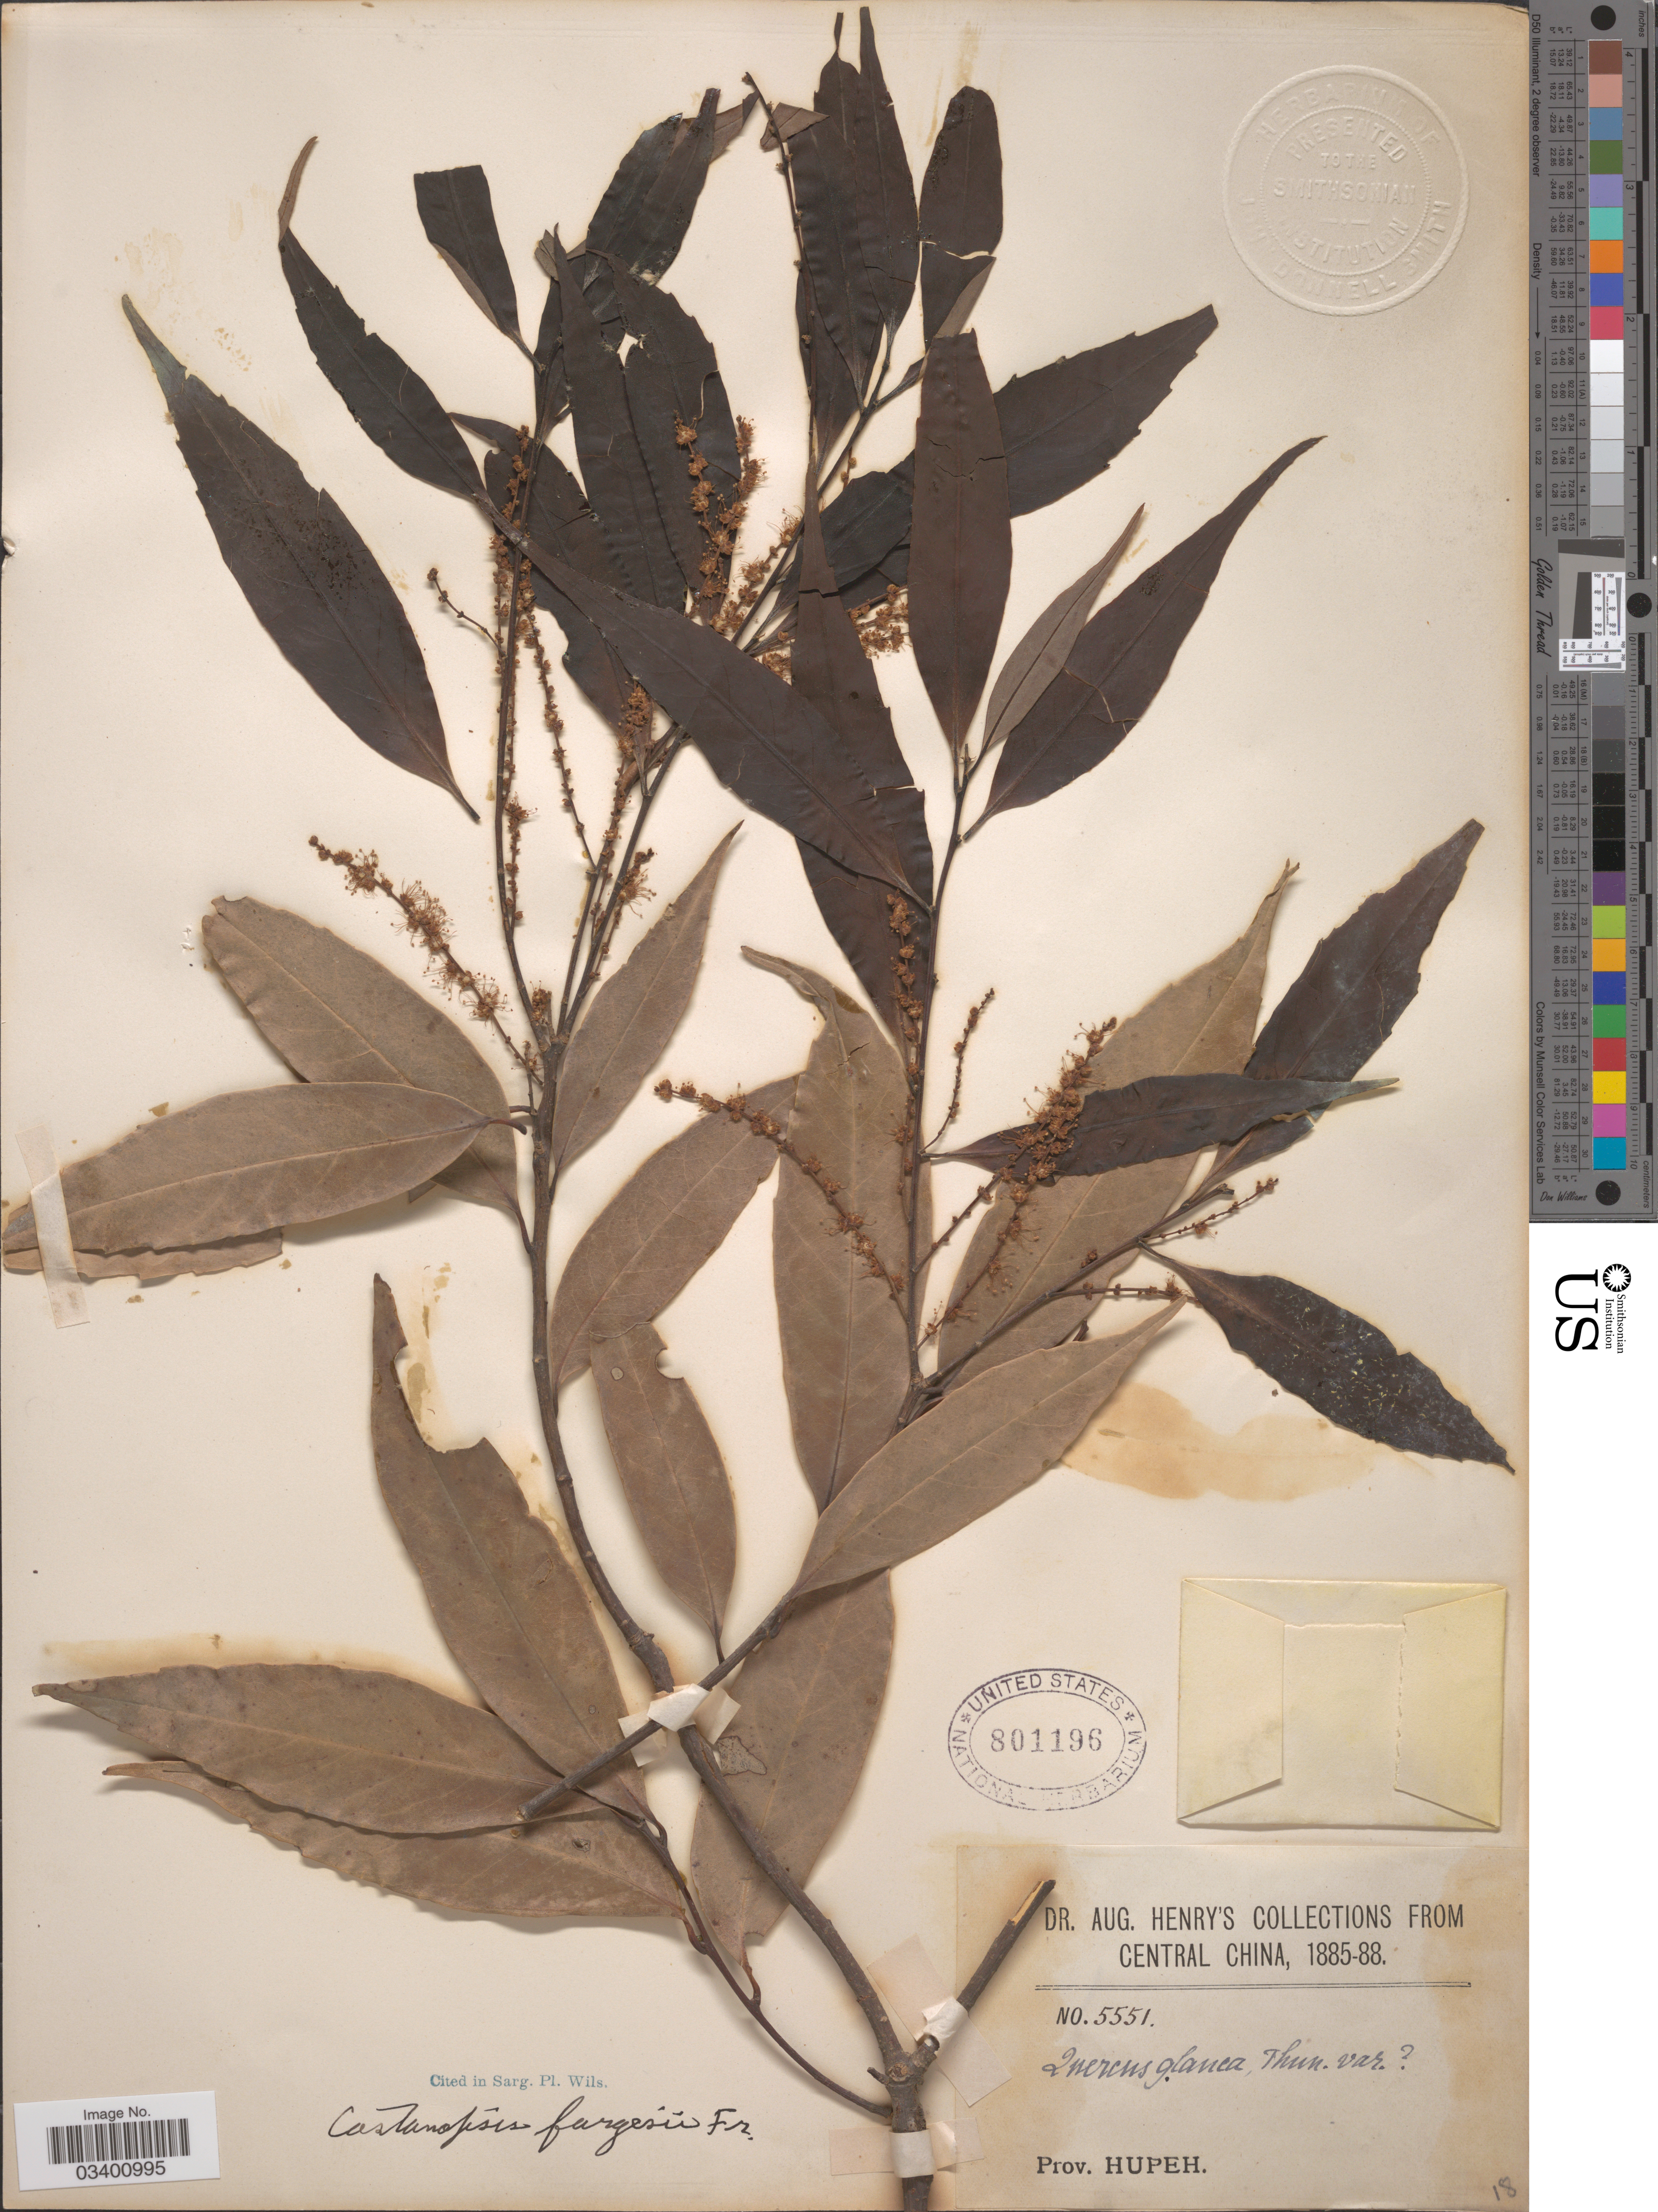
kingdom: Plantae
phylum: Tracheophyta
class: Magnoliopsida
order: Fagales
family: Fagaceae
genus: Castanopsis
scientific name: Castanopsis fargesii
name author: Franch.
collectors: A. Henry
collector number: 5551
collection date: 1885/1888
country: China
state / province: Hubei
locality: Central China. Prov. Hupeh.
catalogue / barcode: US 801196